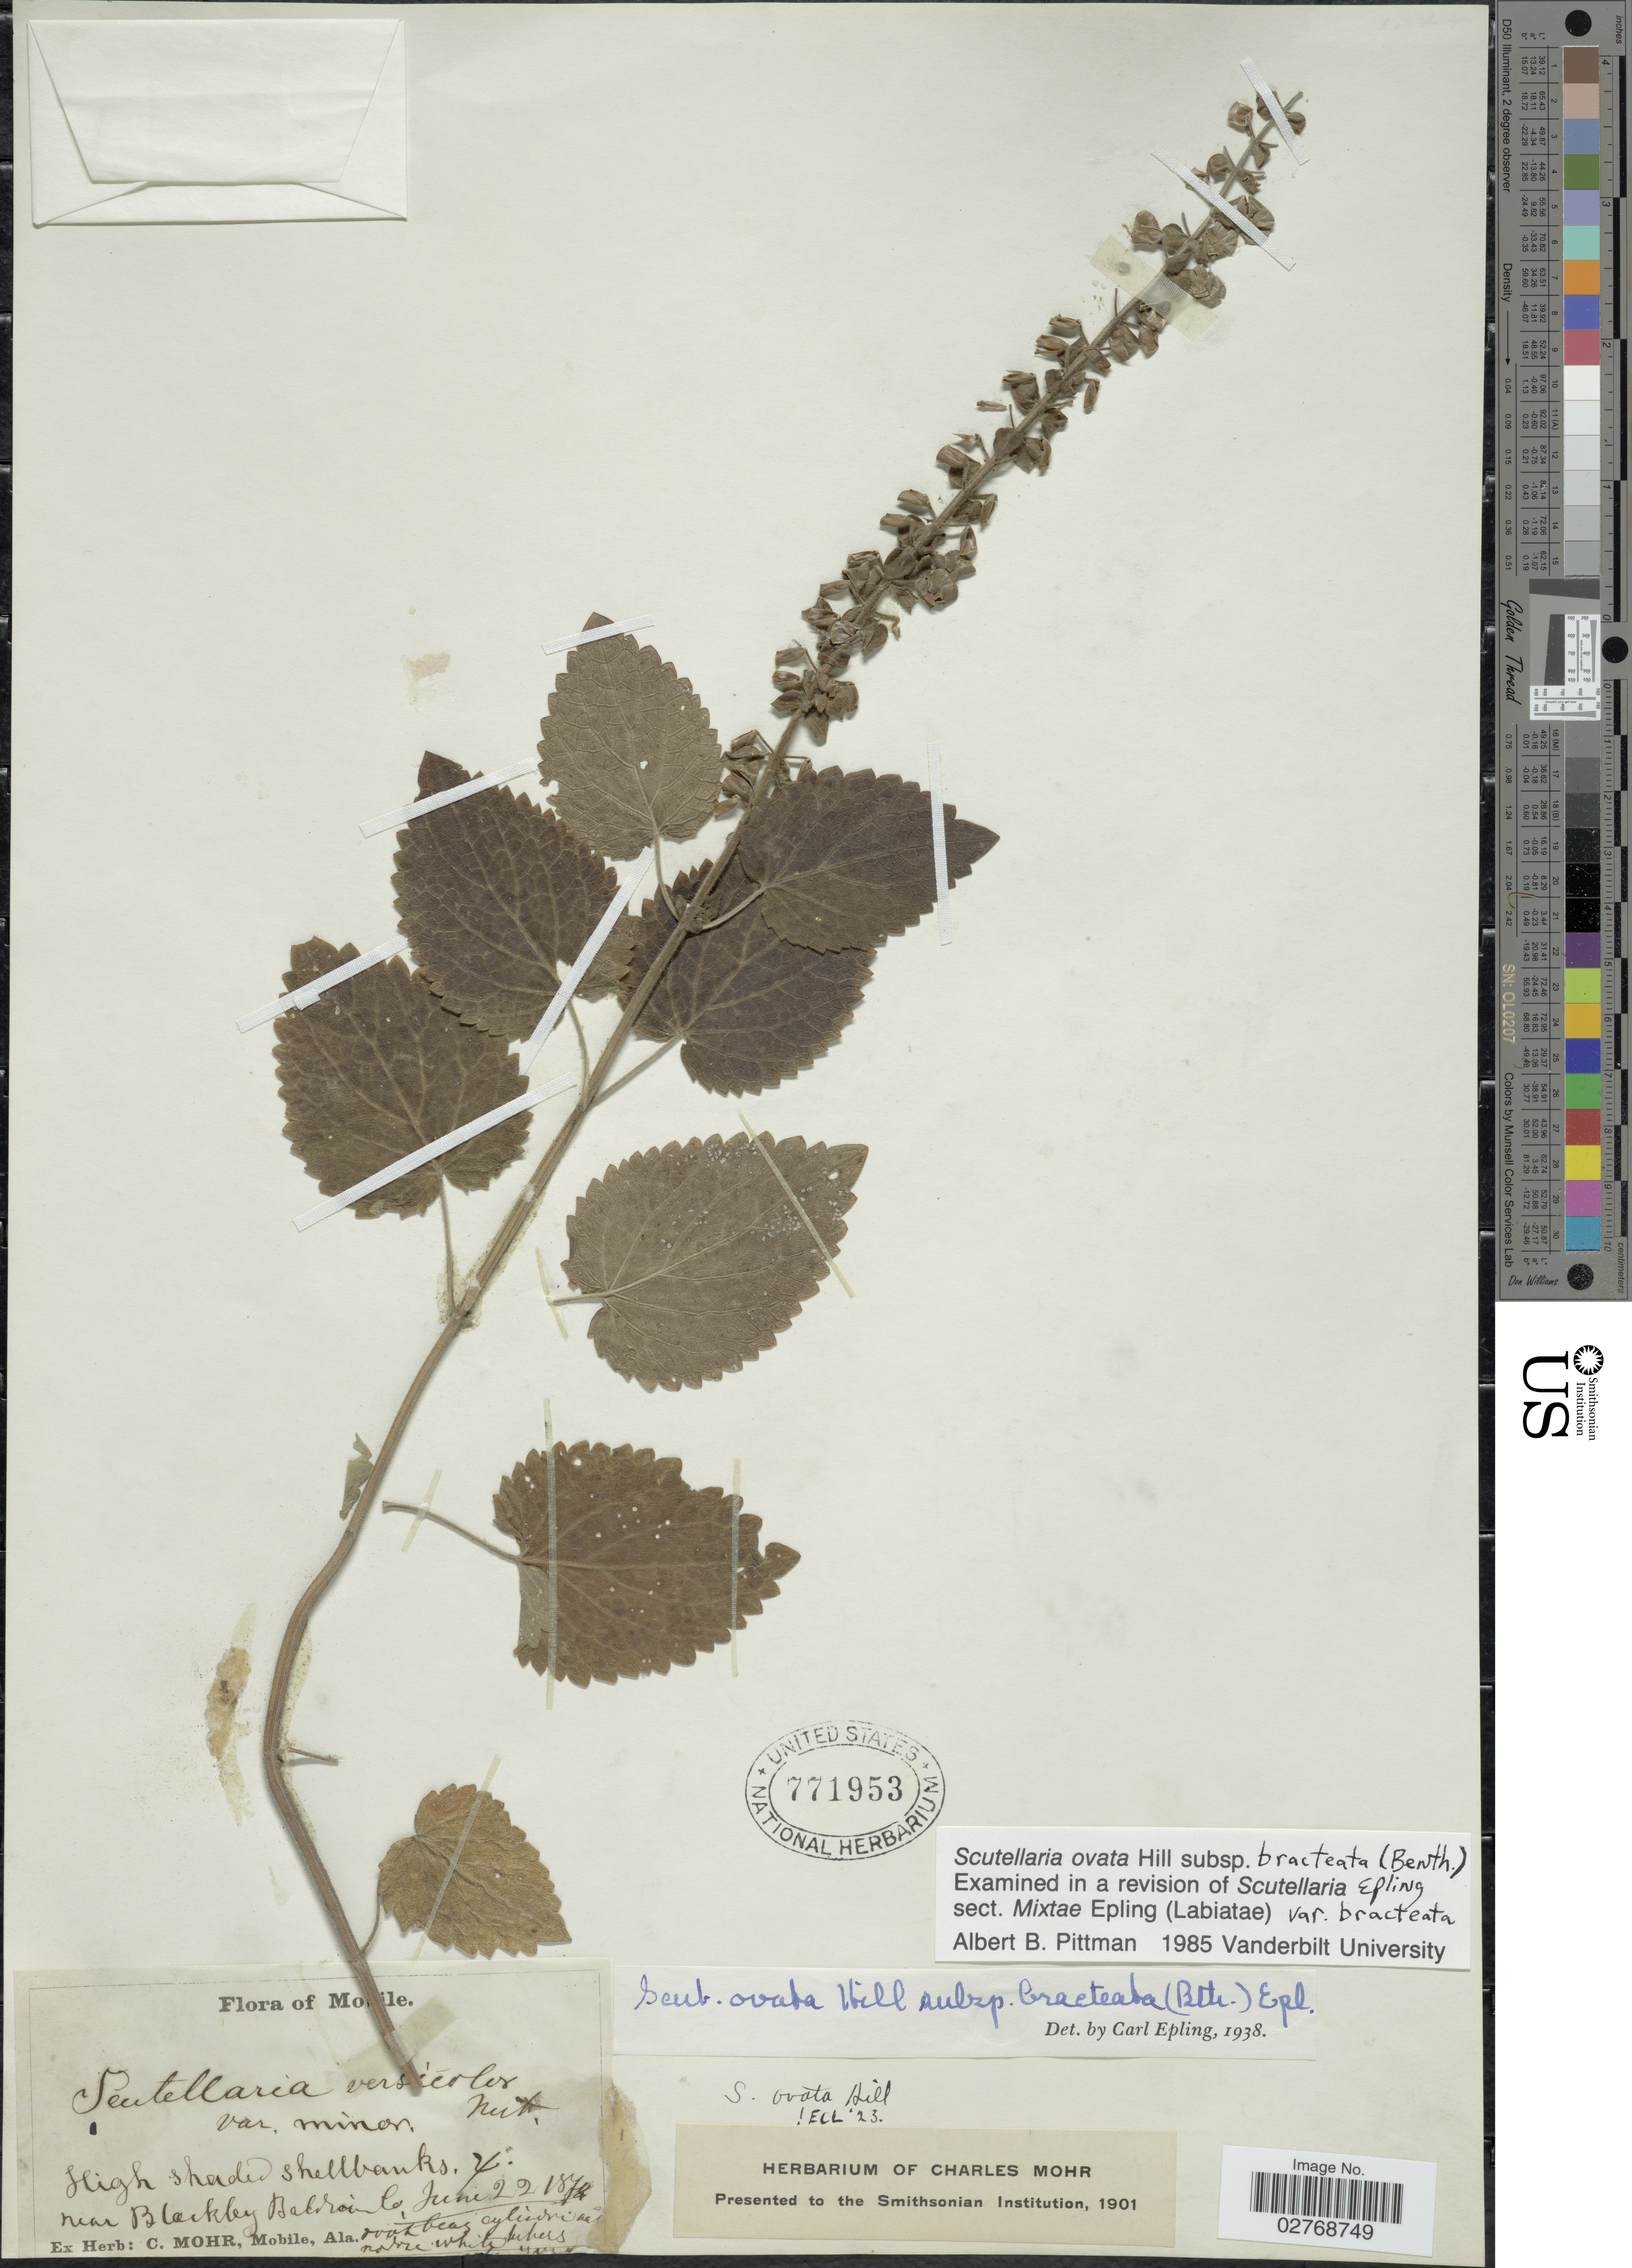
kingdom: Plantae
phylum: Tracheophyta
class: Magnoliopsida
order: Lamiales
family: Lamiaceae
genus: Scutellaria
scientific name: Scutellaria ovata subsp. bracteata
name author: (Benth.) Epling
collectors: ex herb. Charles Mohr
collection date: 1878-06-22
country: United States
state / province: Alabama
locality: Mobile. High shaded shellbanks near Blackley Baldrain Co.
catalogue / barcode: US 771953